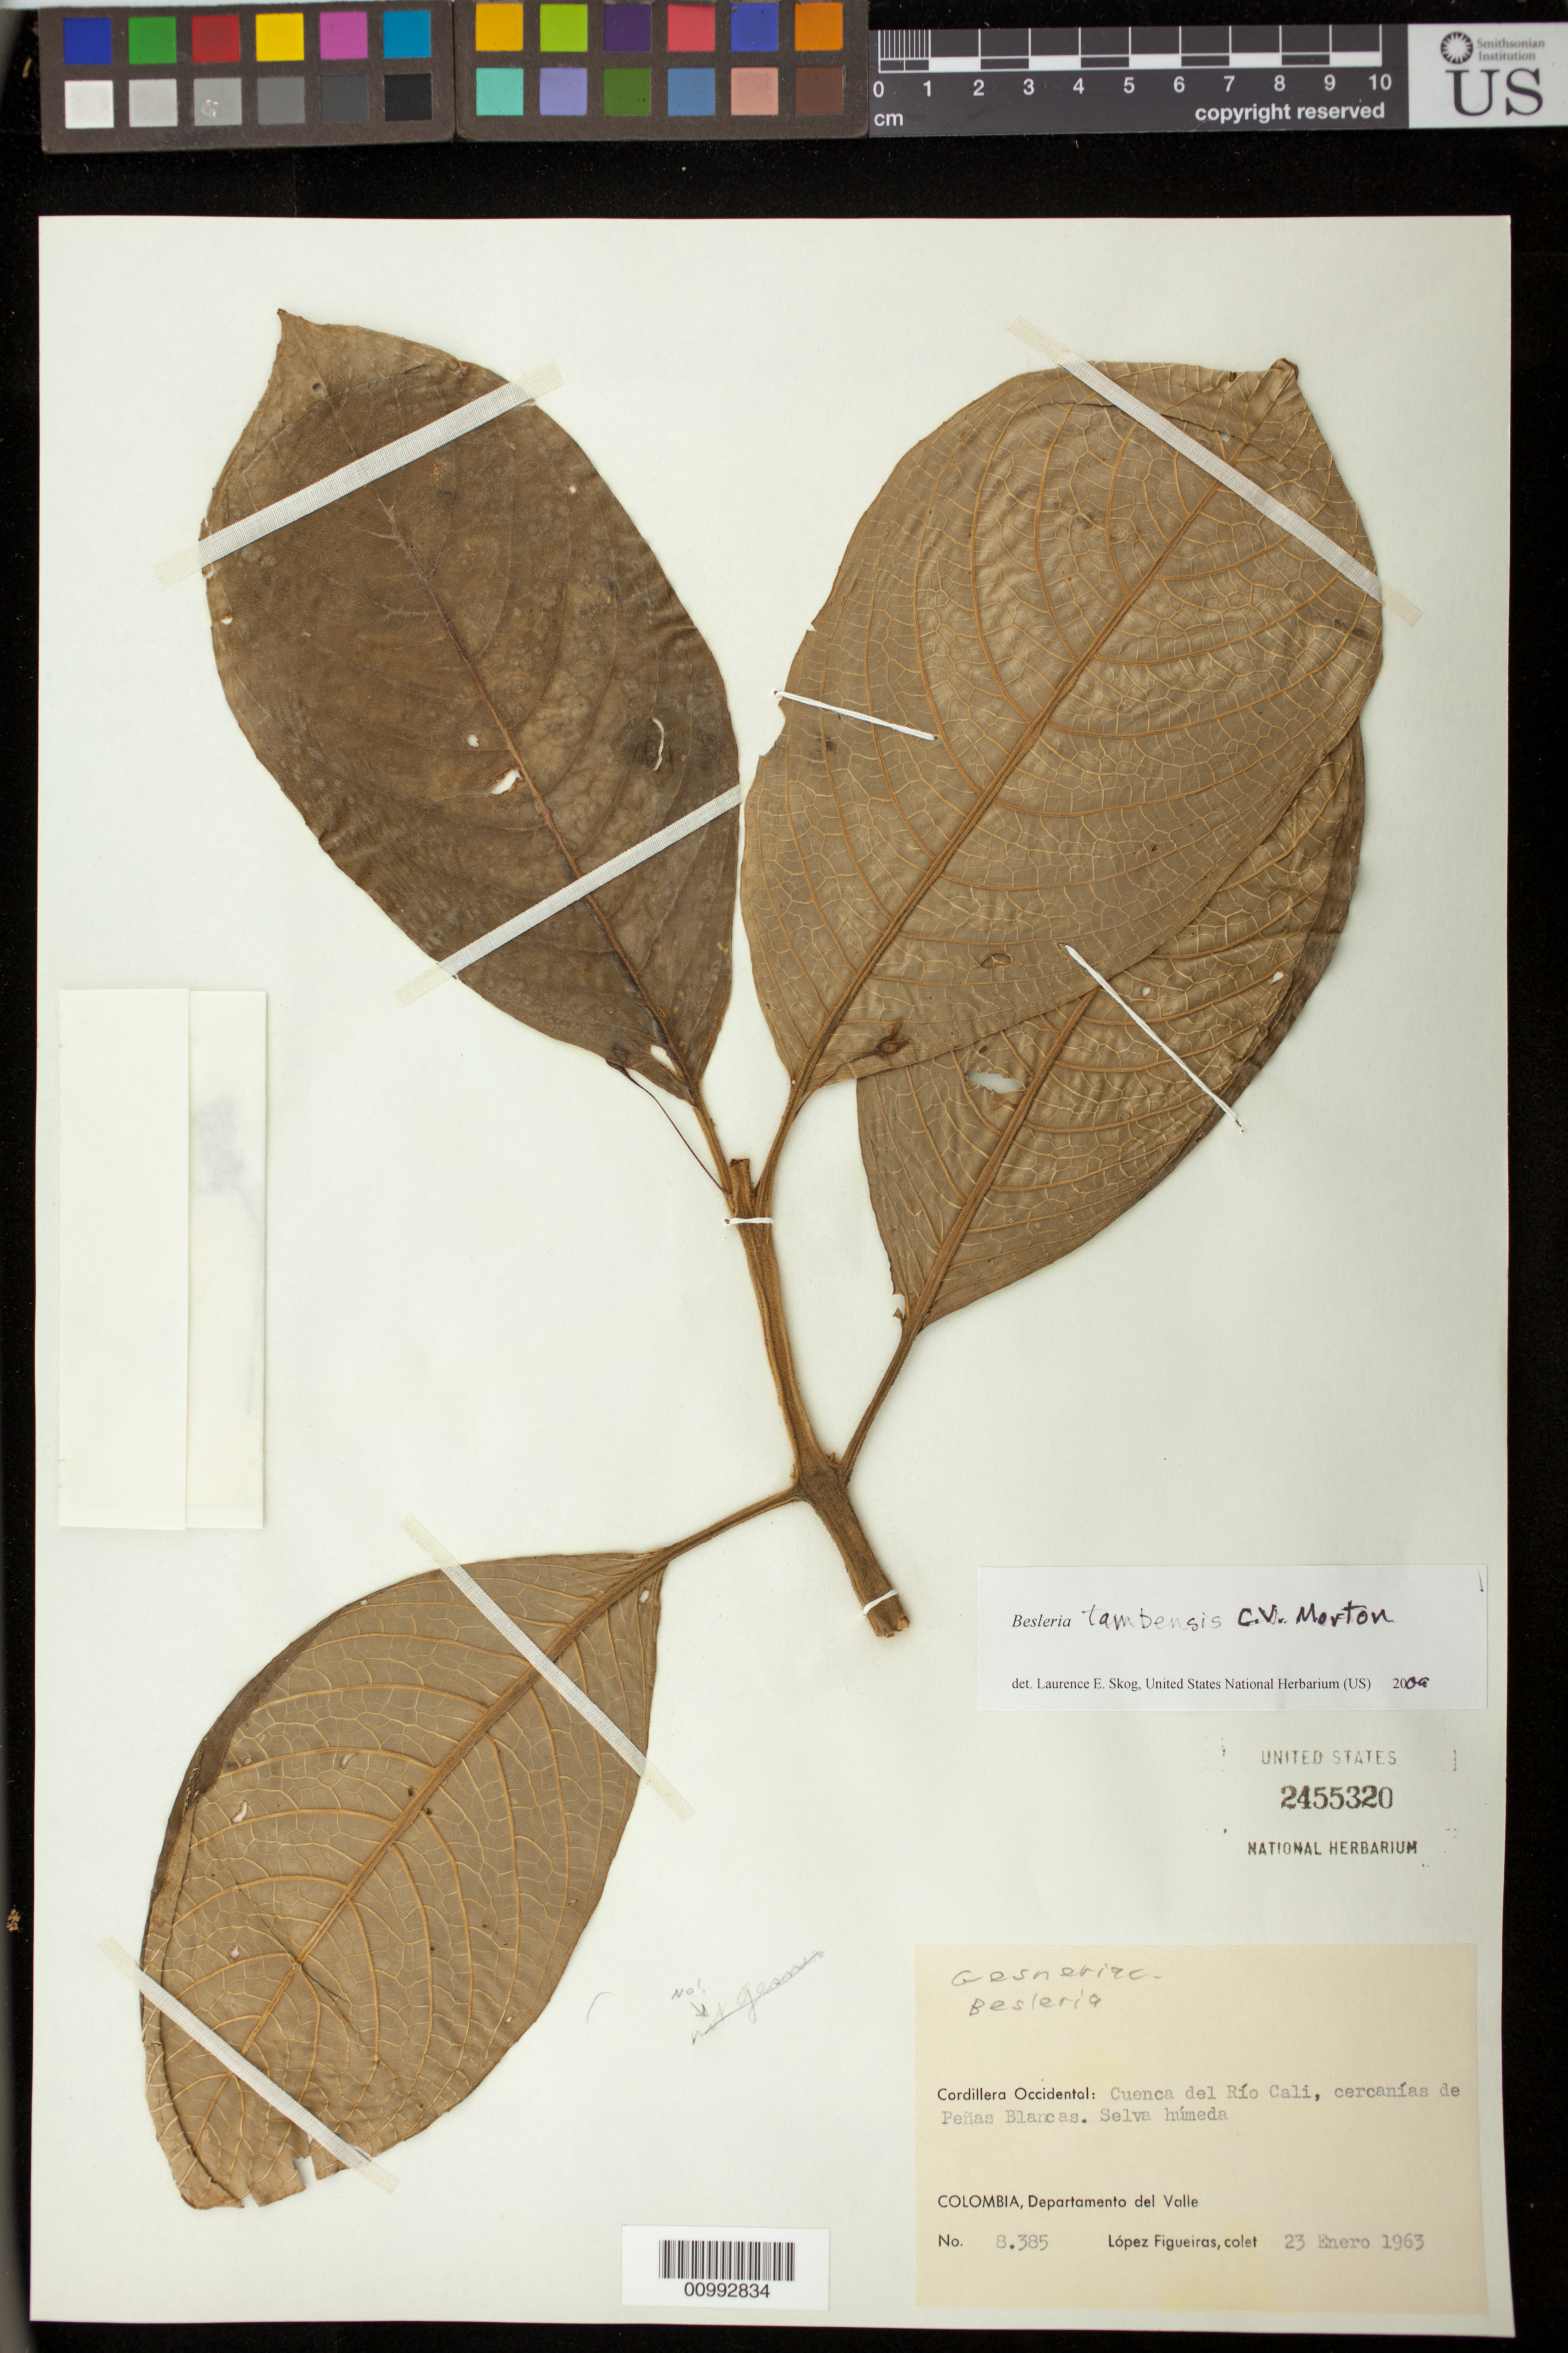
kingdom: Plantae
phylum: Tracheophyta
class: Magnoliopsida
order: Lamiales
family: Gesneriaceae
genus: Besleria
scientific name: Besleria tambensis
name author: C.V. Morton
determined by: Skog, Laurence E.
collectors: M. López Figueiras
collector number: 8385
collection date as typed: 23 Jan 1963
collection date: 1963-01-23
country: Colombia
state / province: Valle del Cauca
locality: Cordillera Oriental: Cuenca del Río Cali, cercanías de Peñas Blancas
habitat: Selva húmeda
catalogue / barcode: US 2455320